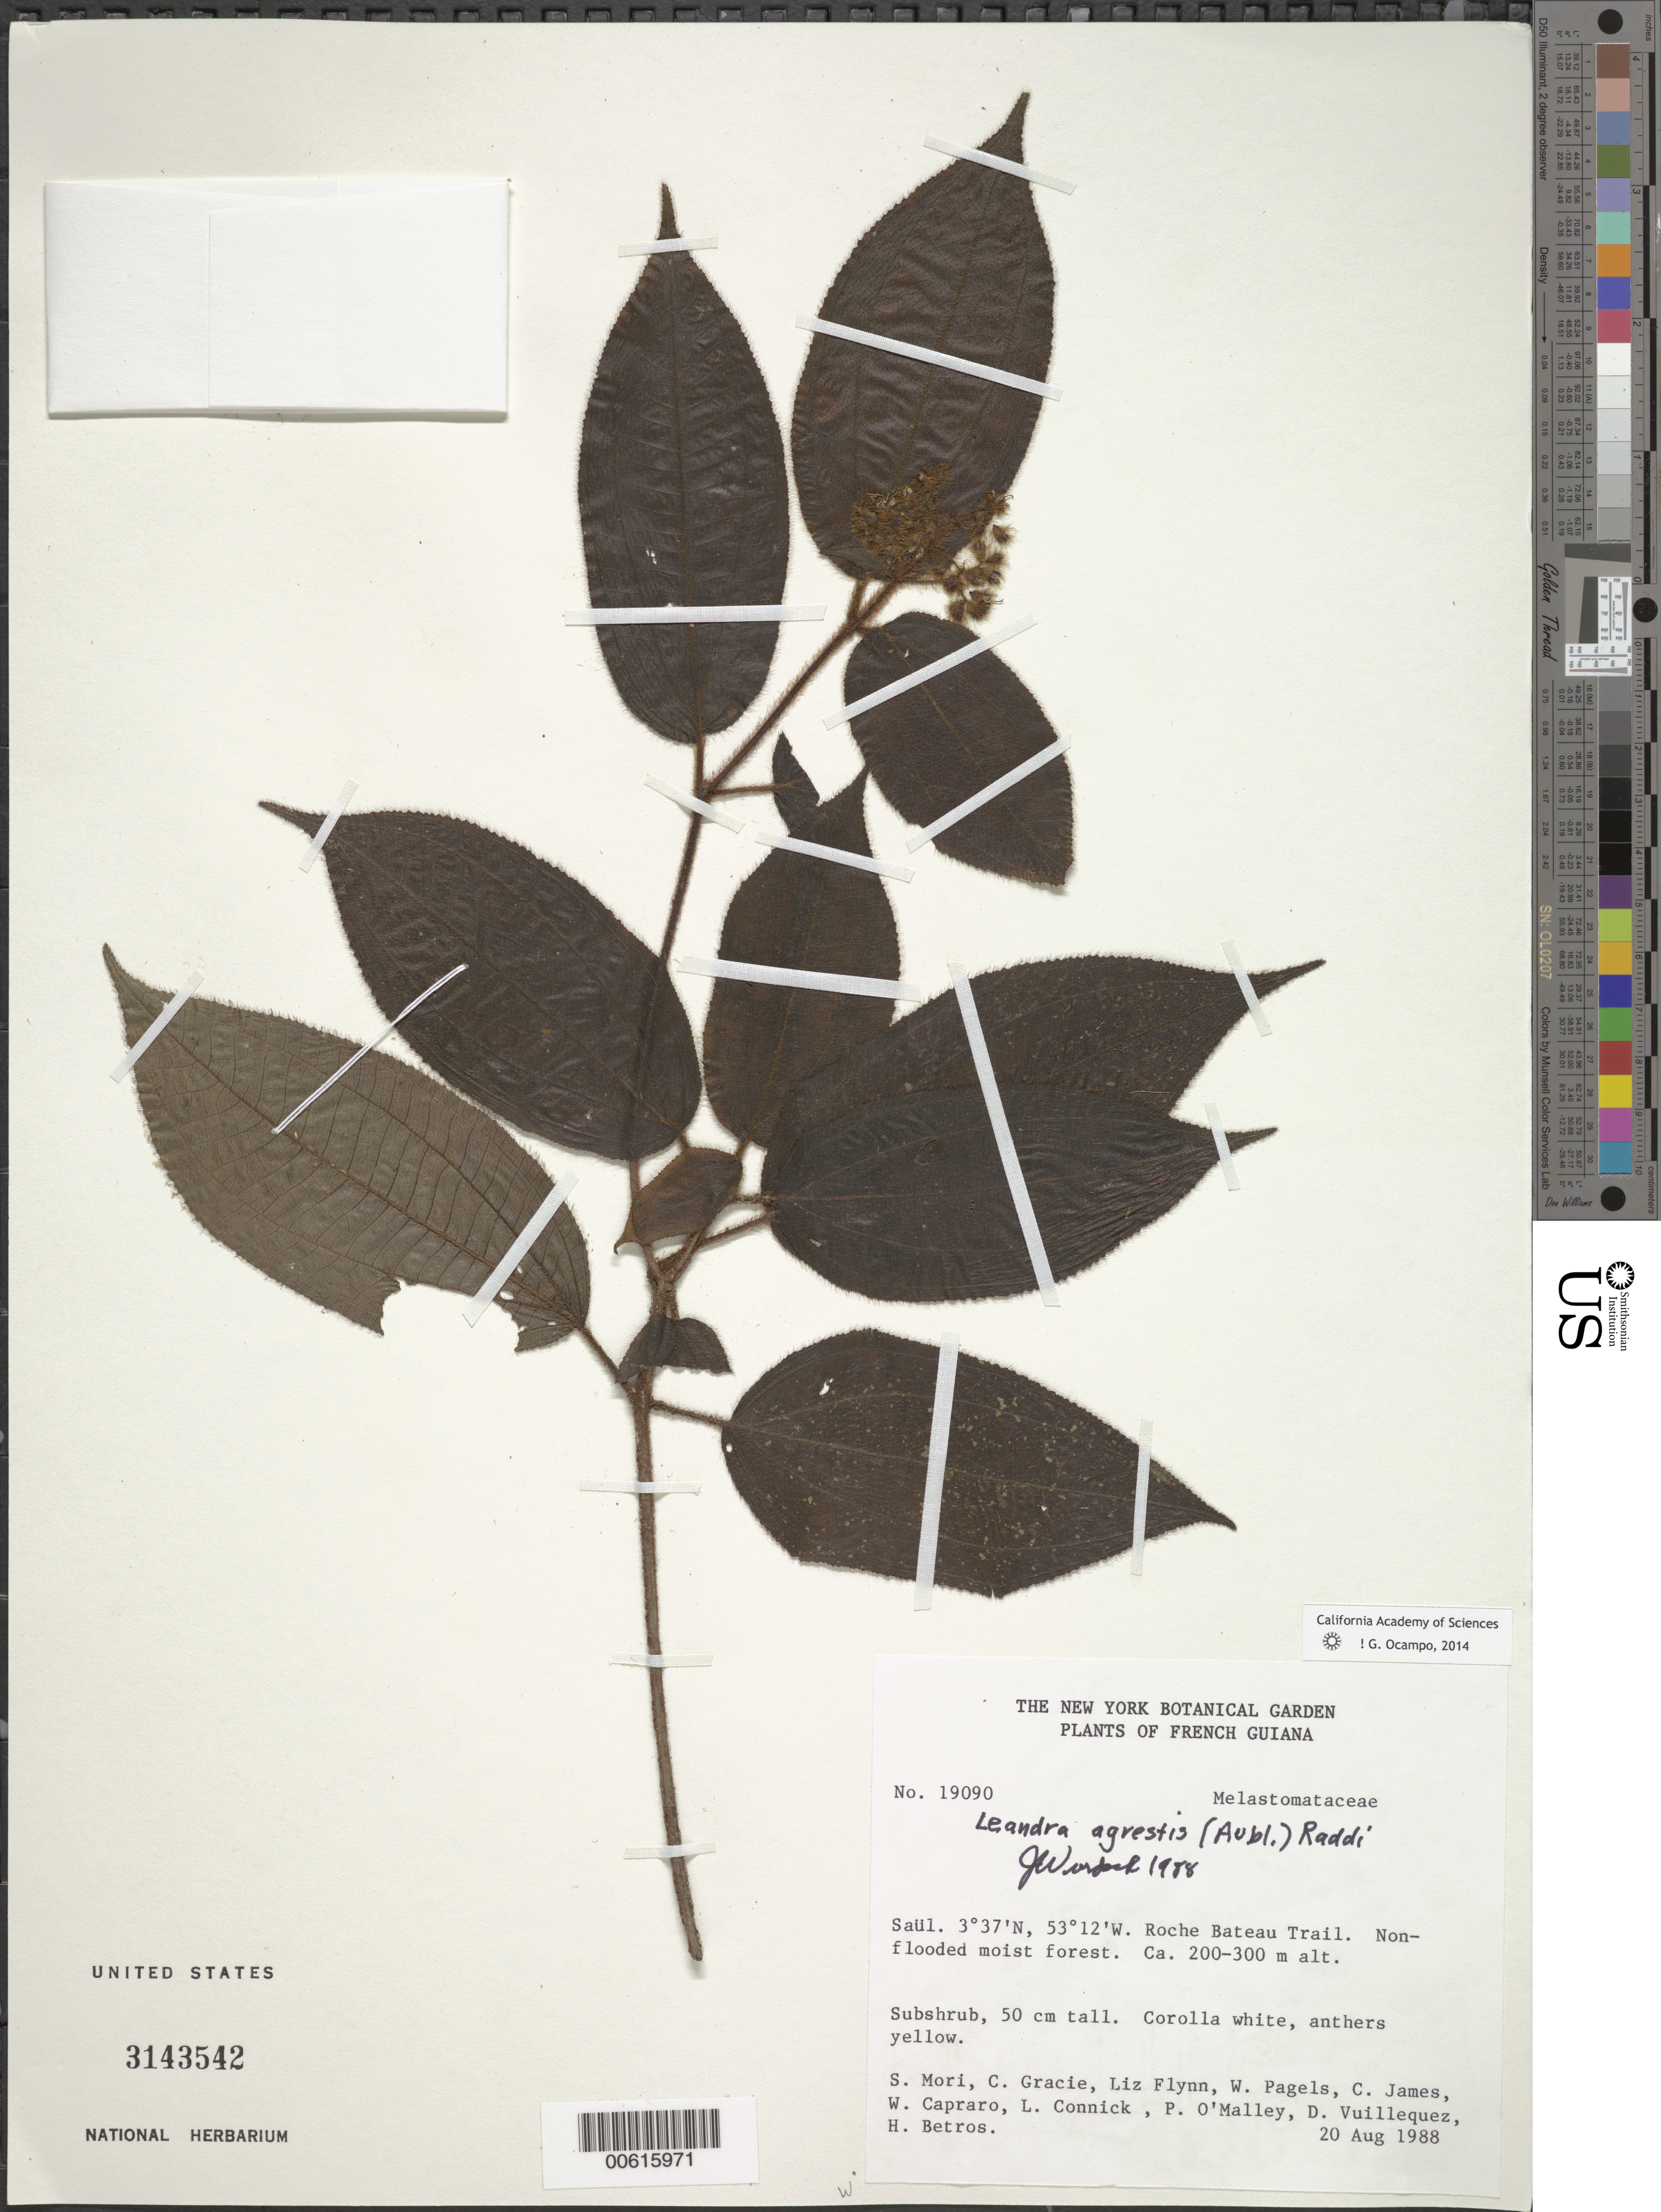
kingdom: Plantae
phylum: Tracheophyta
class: Magnoliopsida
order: Myrtales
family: Melastomataceae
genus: Leandra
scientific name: Leandra agrestis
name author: (Aubl.) Raddi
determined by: Wurdack, John J., (US), US (UNITED STATES)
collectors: S. Mori, C. A. Gracie, L. Flynn, W. Pagels, C. James, W. Capraro & L. Connick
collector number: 19090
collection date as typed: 20-Aug-88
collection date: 1988-08-20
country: French Guiana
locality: Saül, Roche Bateau Trail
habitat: Non-flooded moist forest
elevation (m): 200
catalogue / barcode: US 3143542